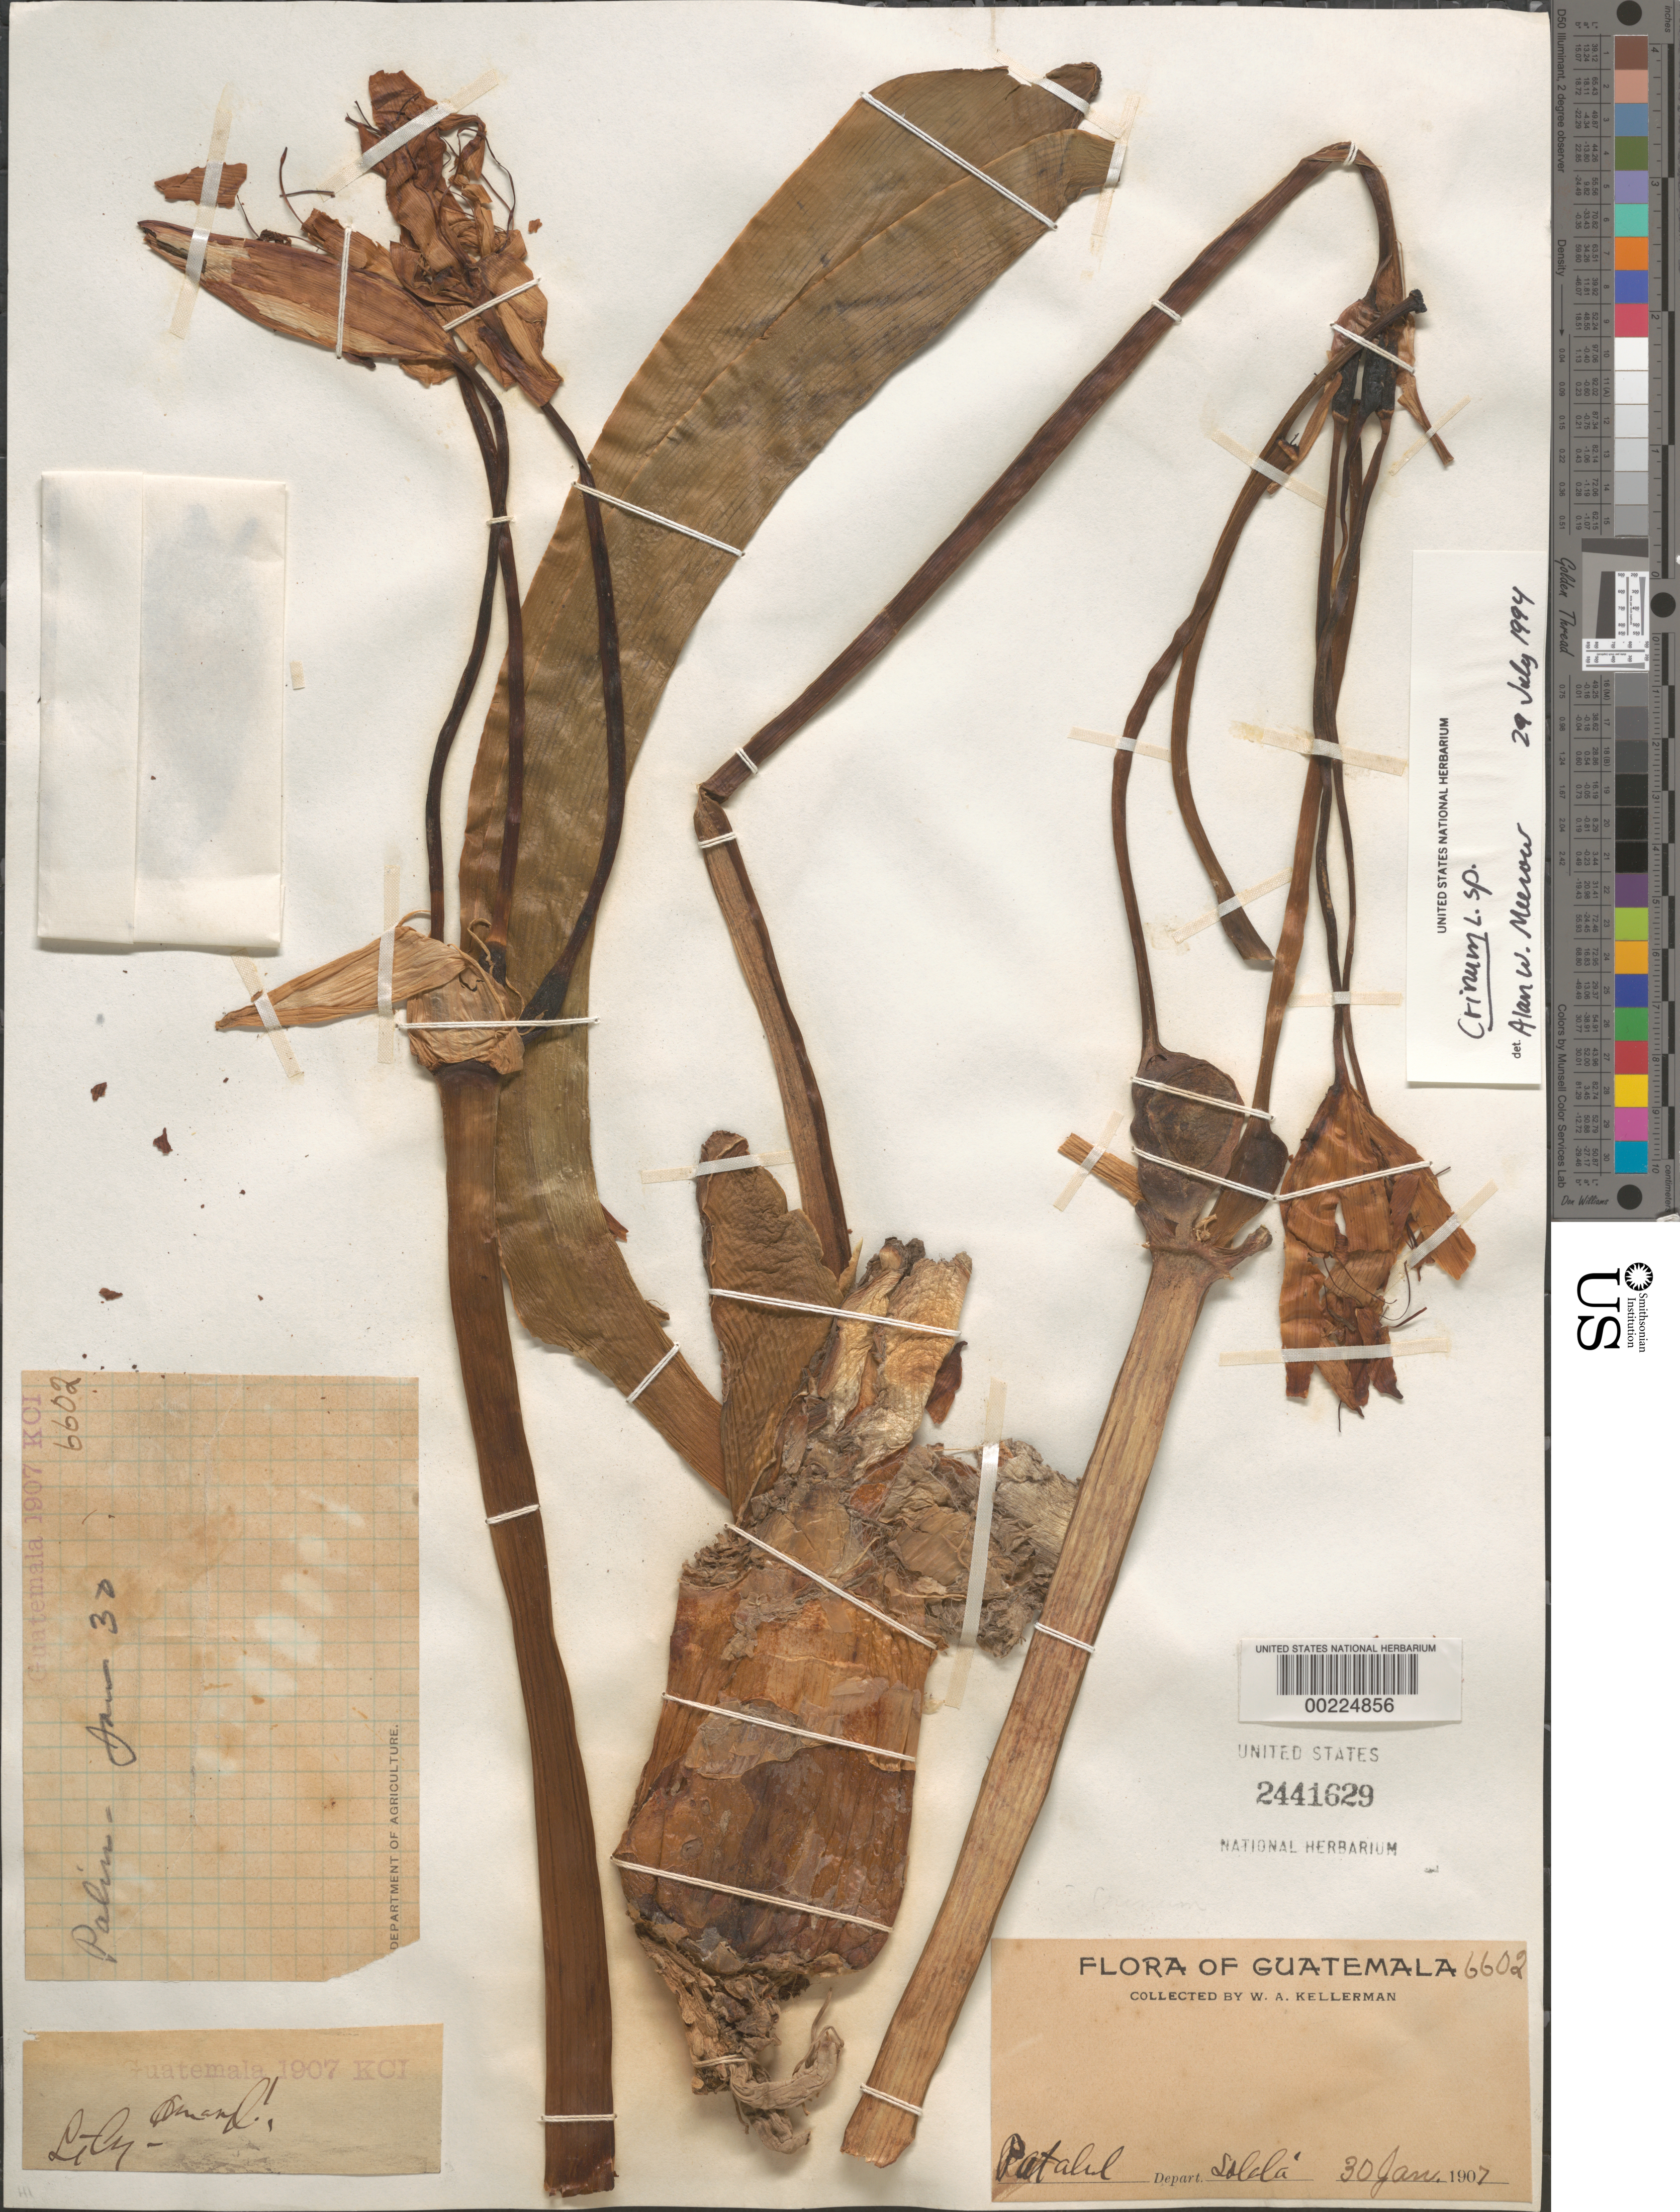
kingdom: Plantae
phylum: Tracheophyta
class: Liliopsida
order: Asparagales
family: Amaryllidaceae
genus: Crinum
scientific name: Crinum sp.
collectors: W. A. Kellerman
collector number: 6602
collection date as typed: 30 Jan 1907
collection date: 1907-01-30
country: Guatemala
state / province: Sololá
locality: Patalul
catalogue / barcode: US 2441629